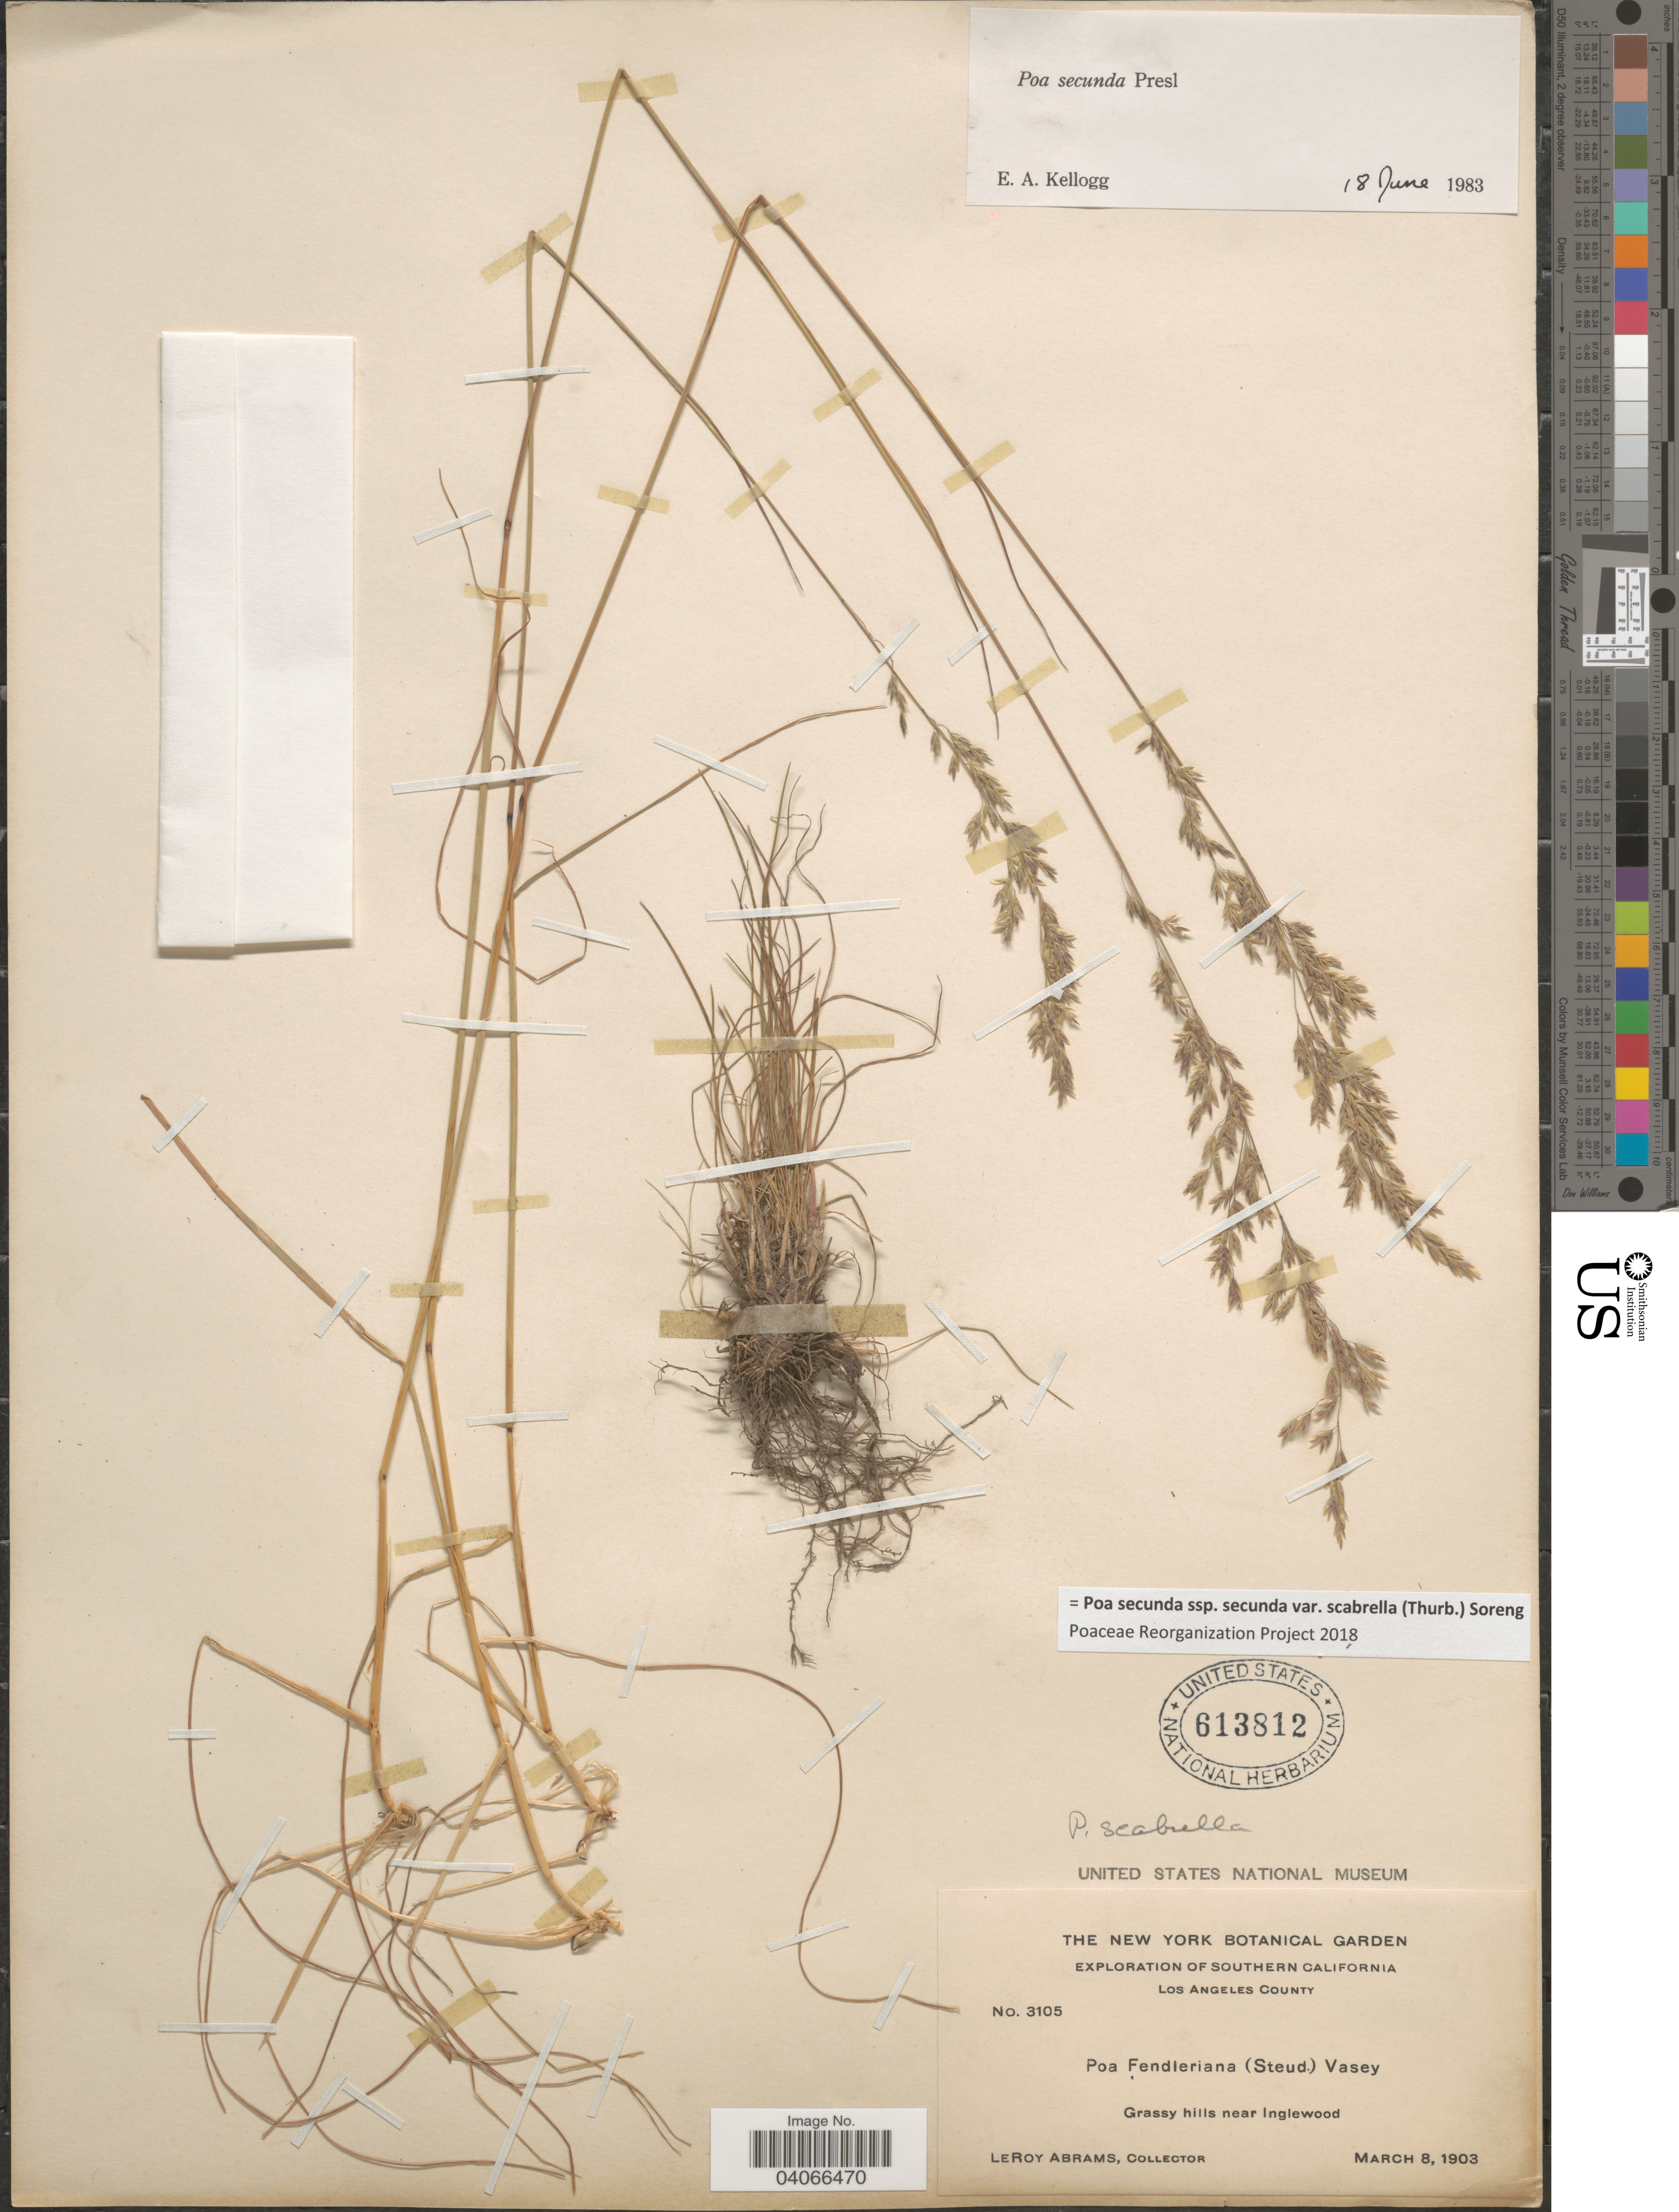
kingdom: Plantae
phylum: Tracheophyta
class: Liliopsida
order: Poales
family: Poaceae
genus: Poa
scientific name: Poa secunda subsp. secunda var. scabrella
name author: (Thurb.) Soreng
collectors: L. Abrams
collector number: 3105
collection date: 1903-03-08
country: United States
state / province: California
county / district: Los Angeles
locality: Exploration of Southern California. Los Angeles County. Grassy hills near Inglewood.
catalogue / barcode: US 613812